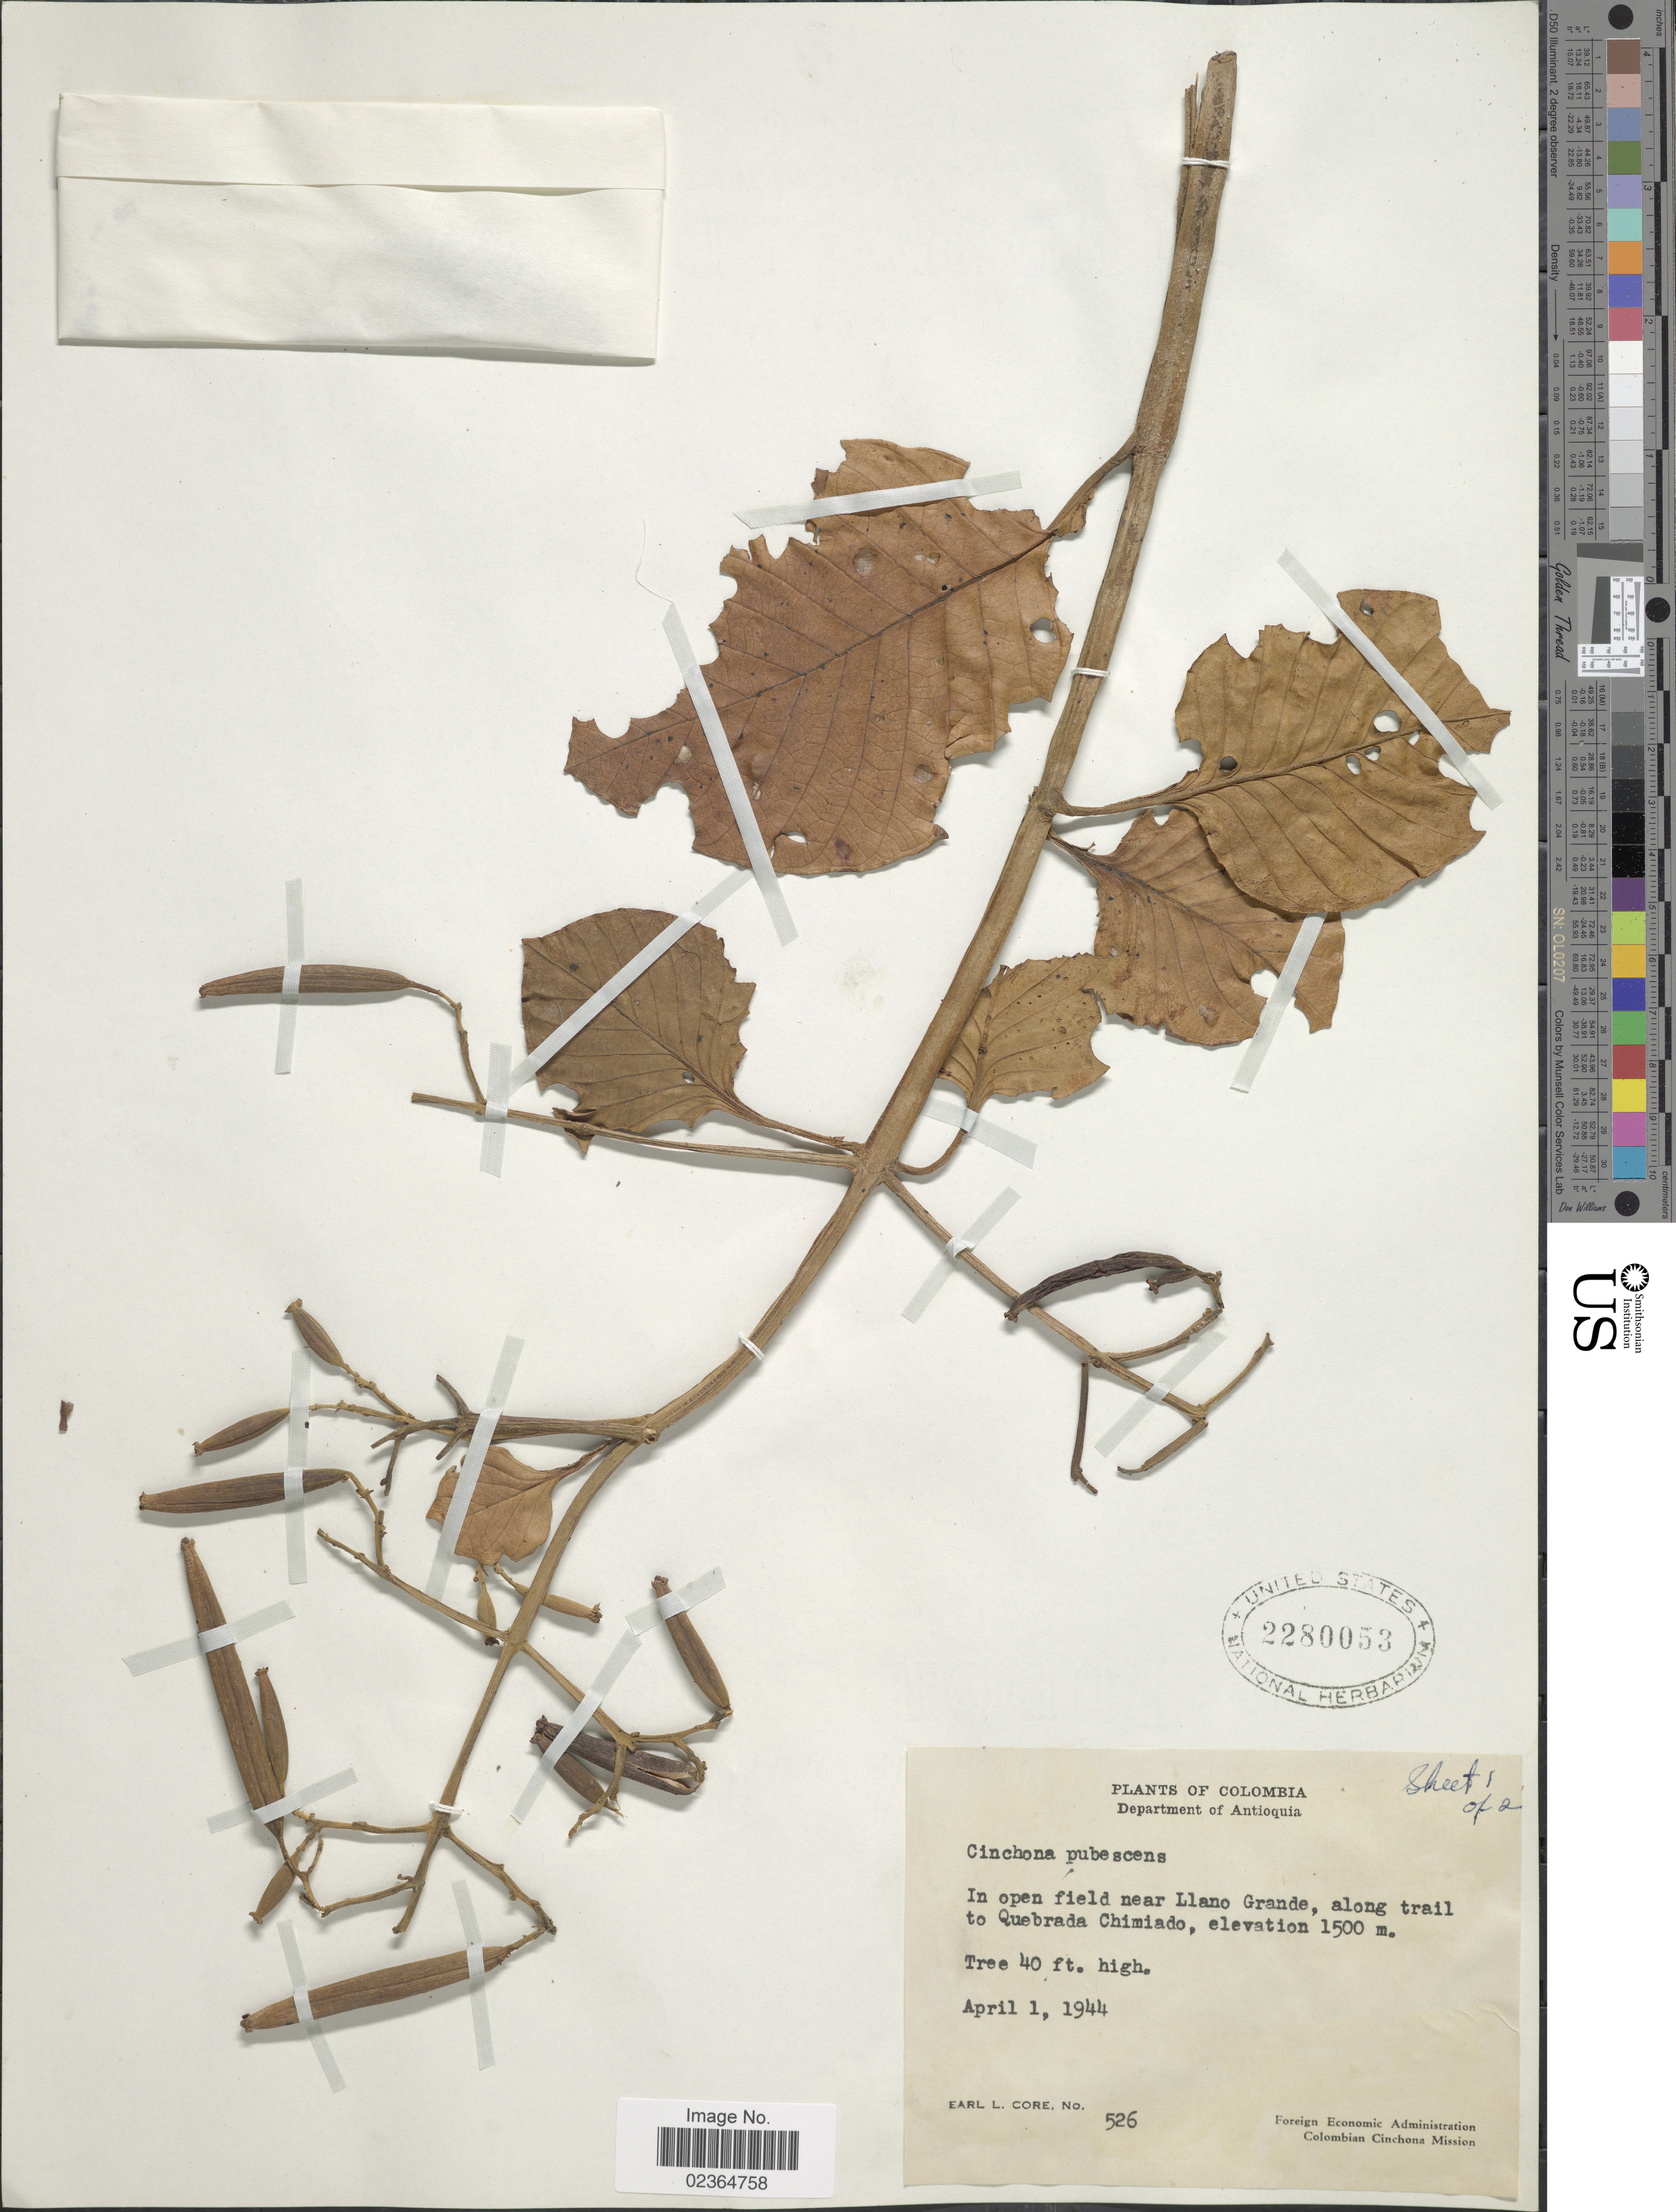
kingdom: Plantae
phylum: Tracheophyta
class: Magnoliopsida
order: Gentianales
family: Rubiaceae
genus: Cinchona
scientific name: Cinchona pubescens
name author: Vahl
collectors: E. L. Core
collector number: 526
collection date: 1944-04-01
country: Colombia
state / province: Antioquia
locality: Near Llano Grande, along trail to Quebrada Chimiado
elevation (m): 1500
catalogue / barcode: US 2280053